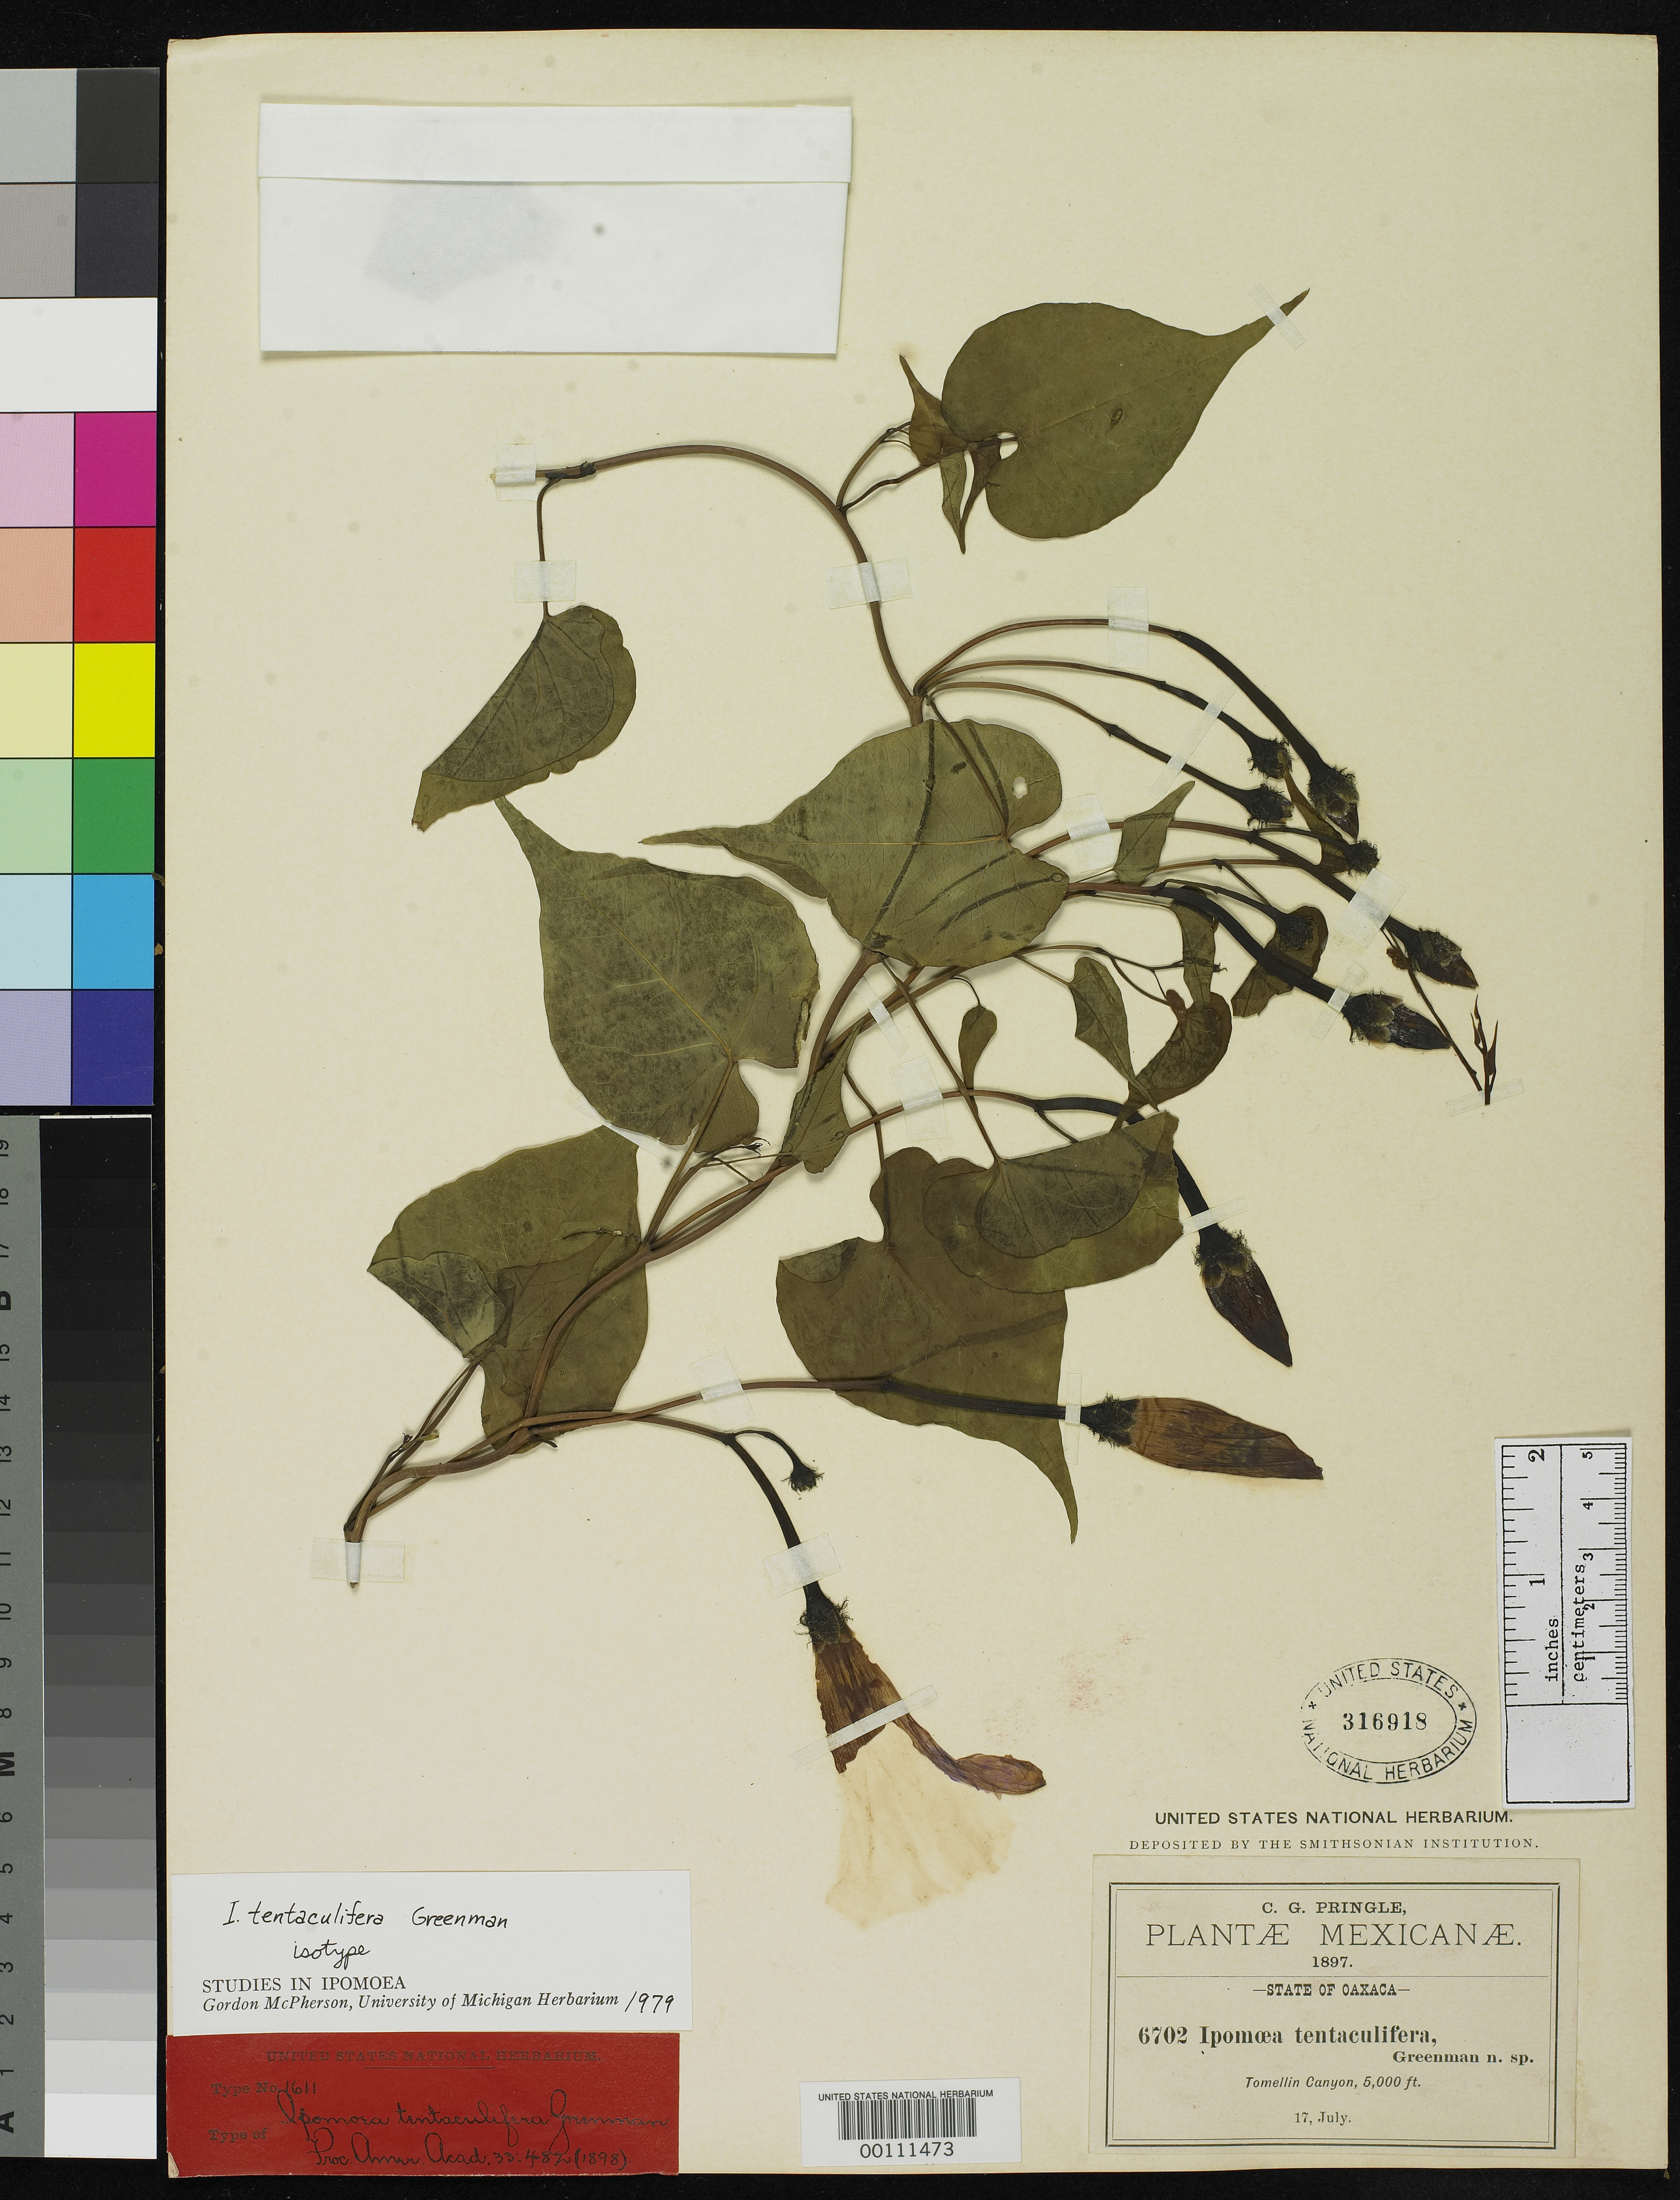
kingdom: Plantae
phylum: Tracheophyta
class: Magnoliopsida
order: Solanales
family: Convolvulaceae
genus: Ipomoea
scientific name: Ipomoea tentaculifera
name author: Greenm.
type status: Isotype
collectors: C. G. Pringle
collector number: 6702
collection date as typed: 17 Jul 1897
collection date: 1897-07-17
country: Mexico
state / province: Oaxaca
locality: Tomellin Canon.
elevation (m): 1540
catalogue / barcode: US 316918